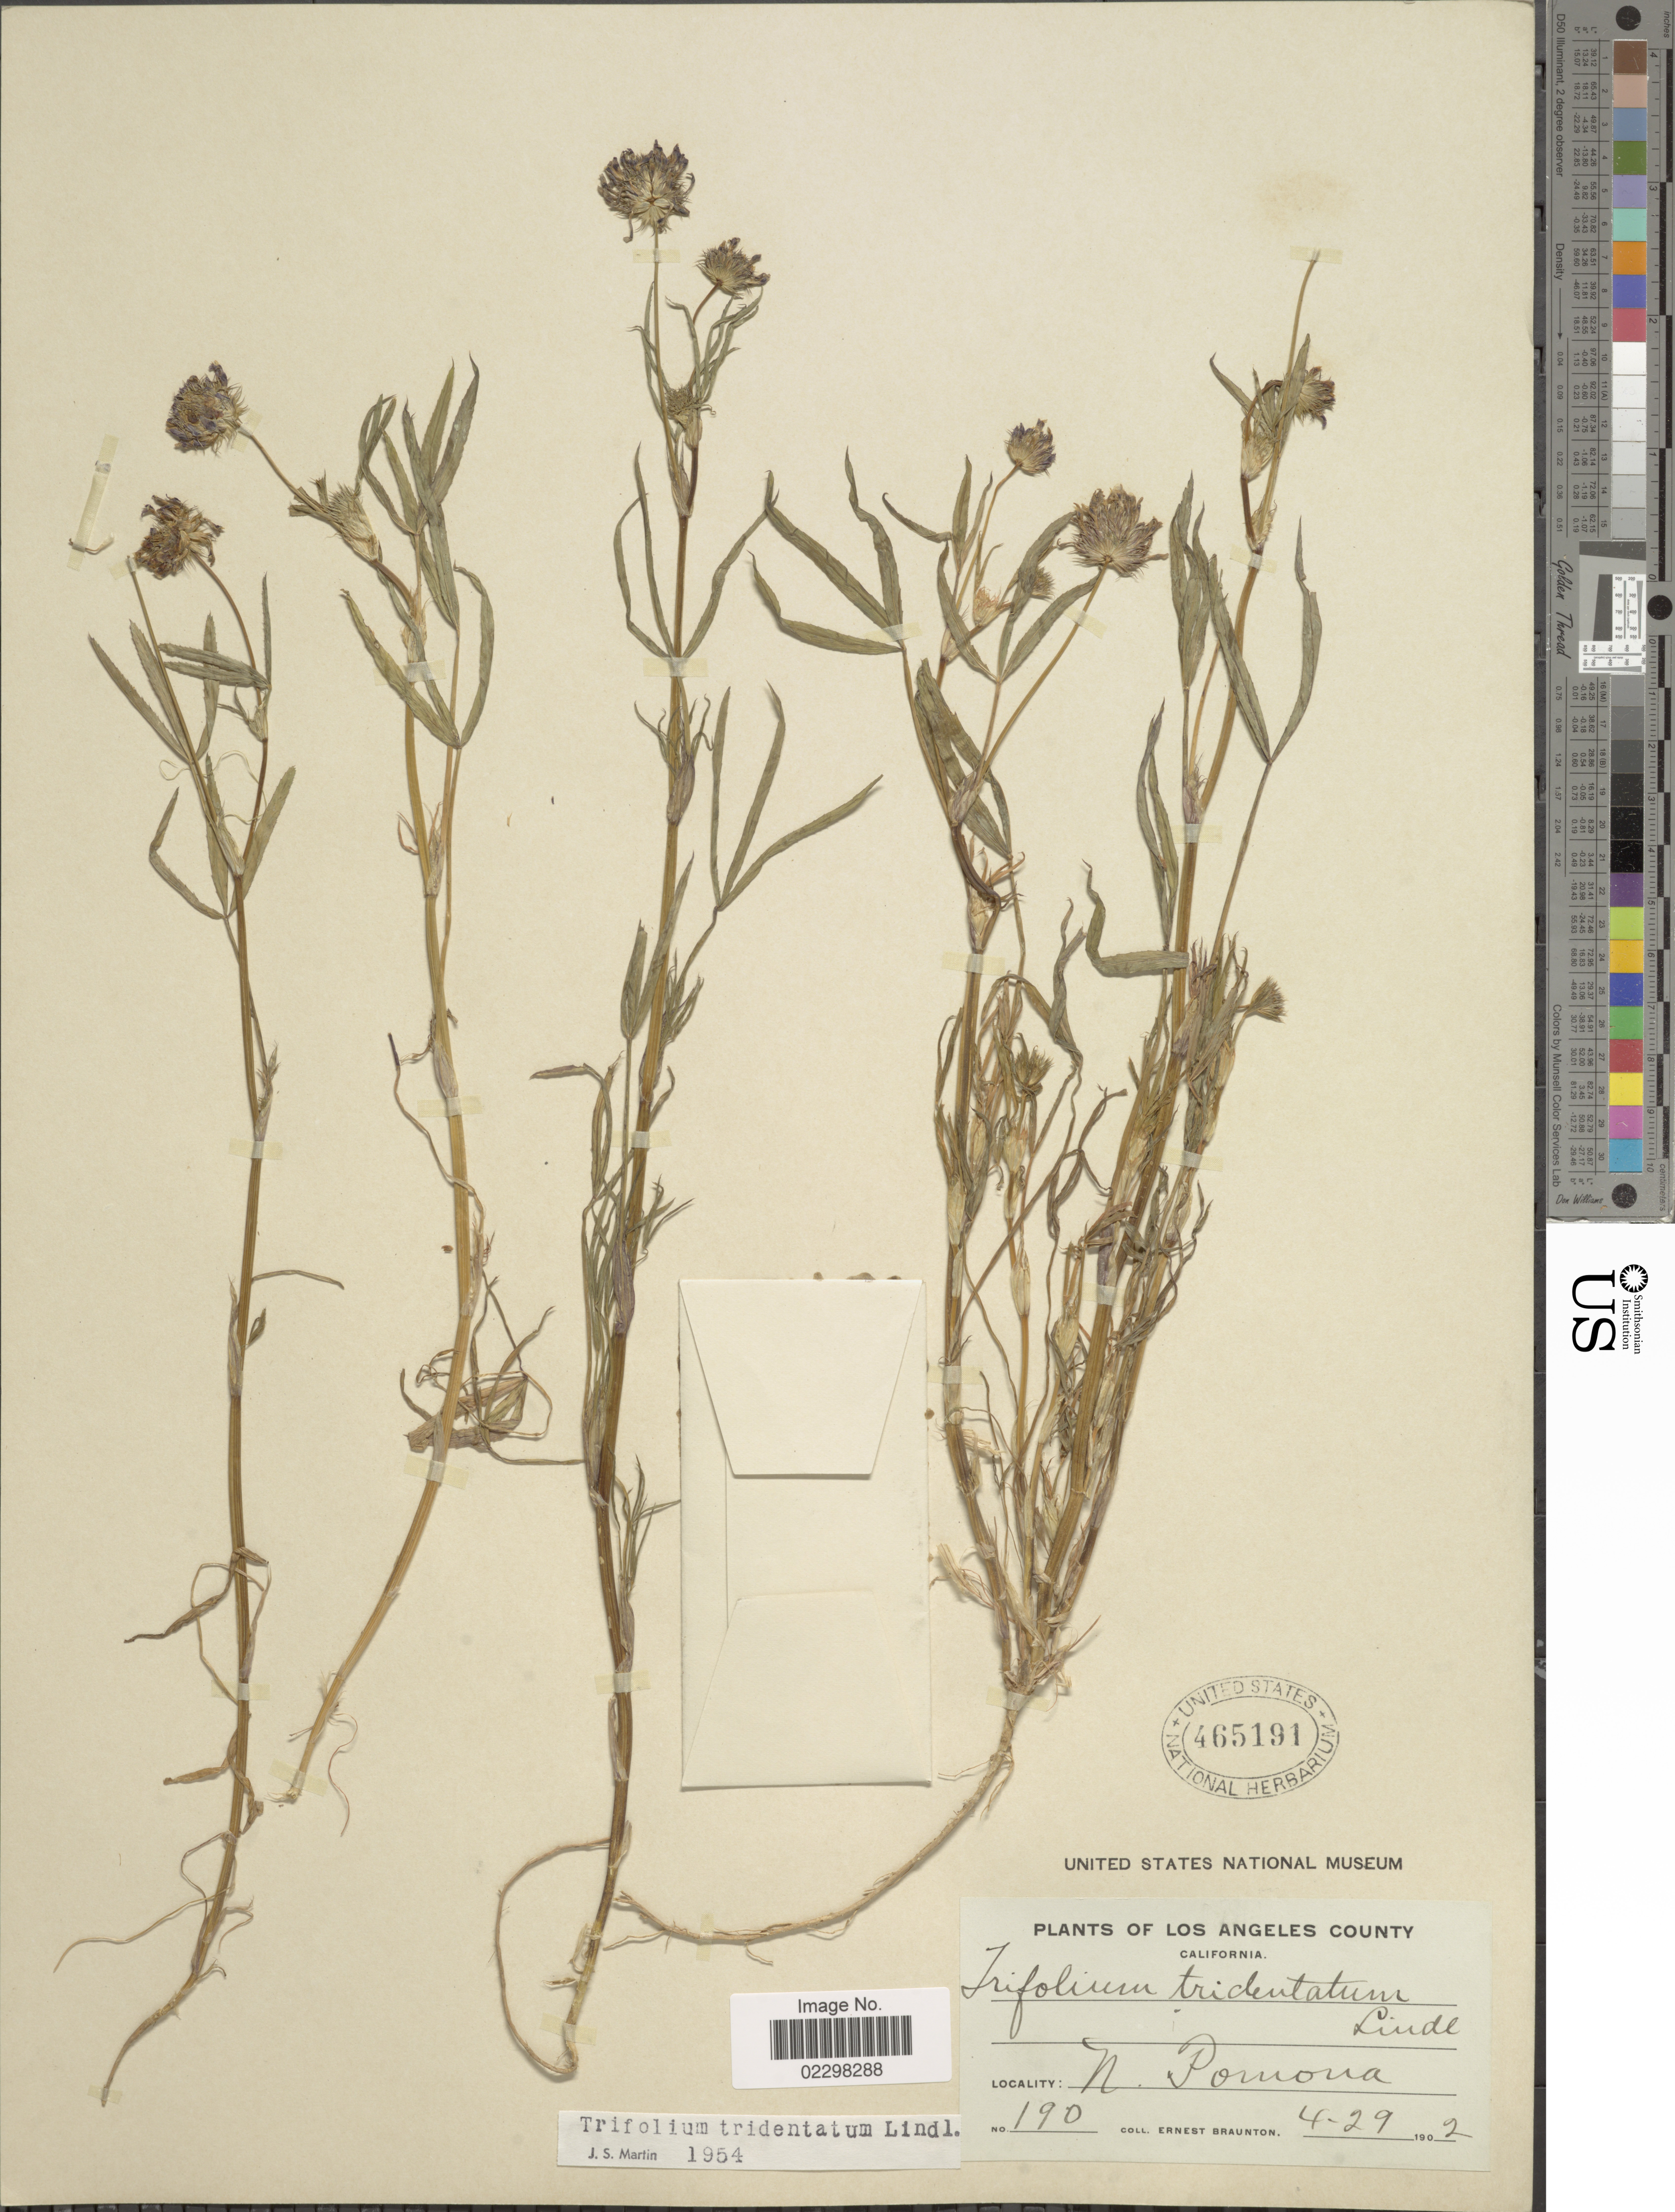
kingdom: Plantae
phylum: Tracheophyta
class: Magnoliopsida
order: Fabales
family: Fabaceae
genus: Trifolium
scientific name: Trifolium tridentatum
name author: Lindl.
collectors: E. Braunton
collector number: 190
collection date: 1902-04-29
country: United States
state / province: California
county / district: Los Angeles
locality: Los Angeles County, N, Pomona.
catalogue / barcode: US 465191